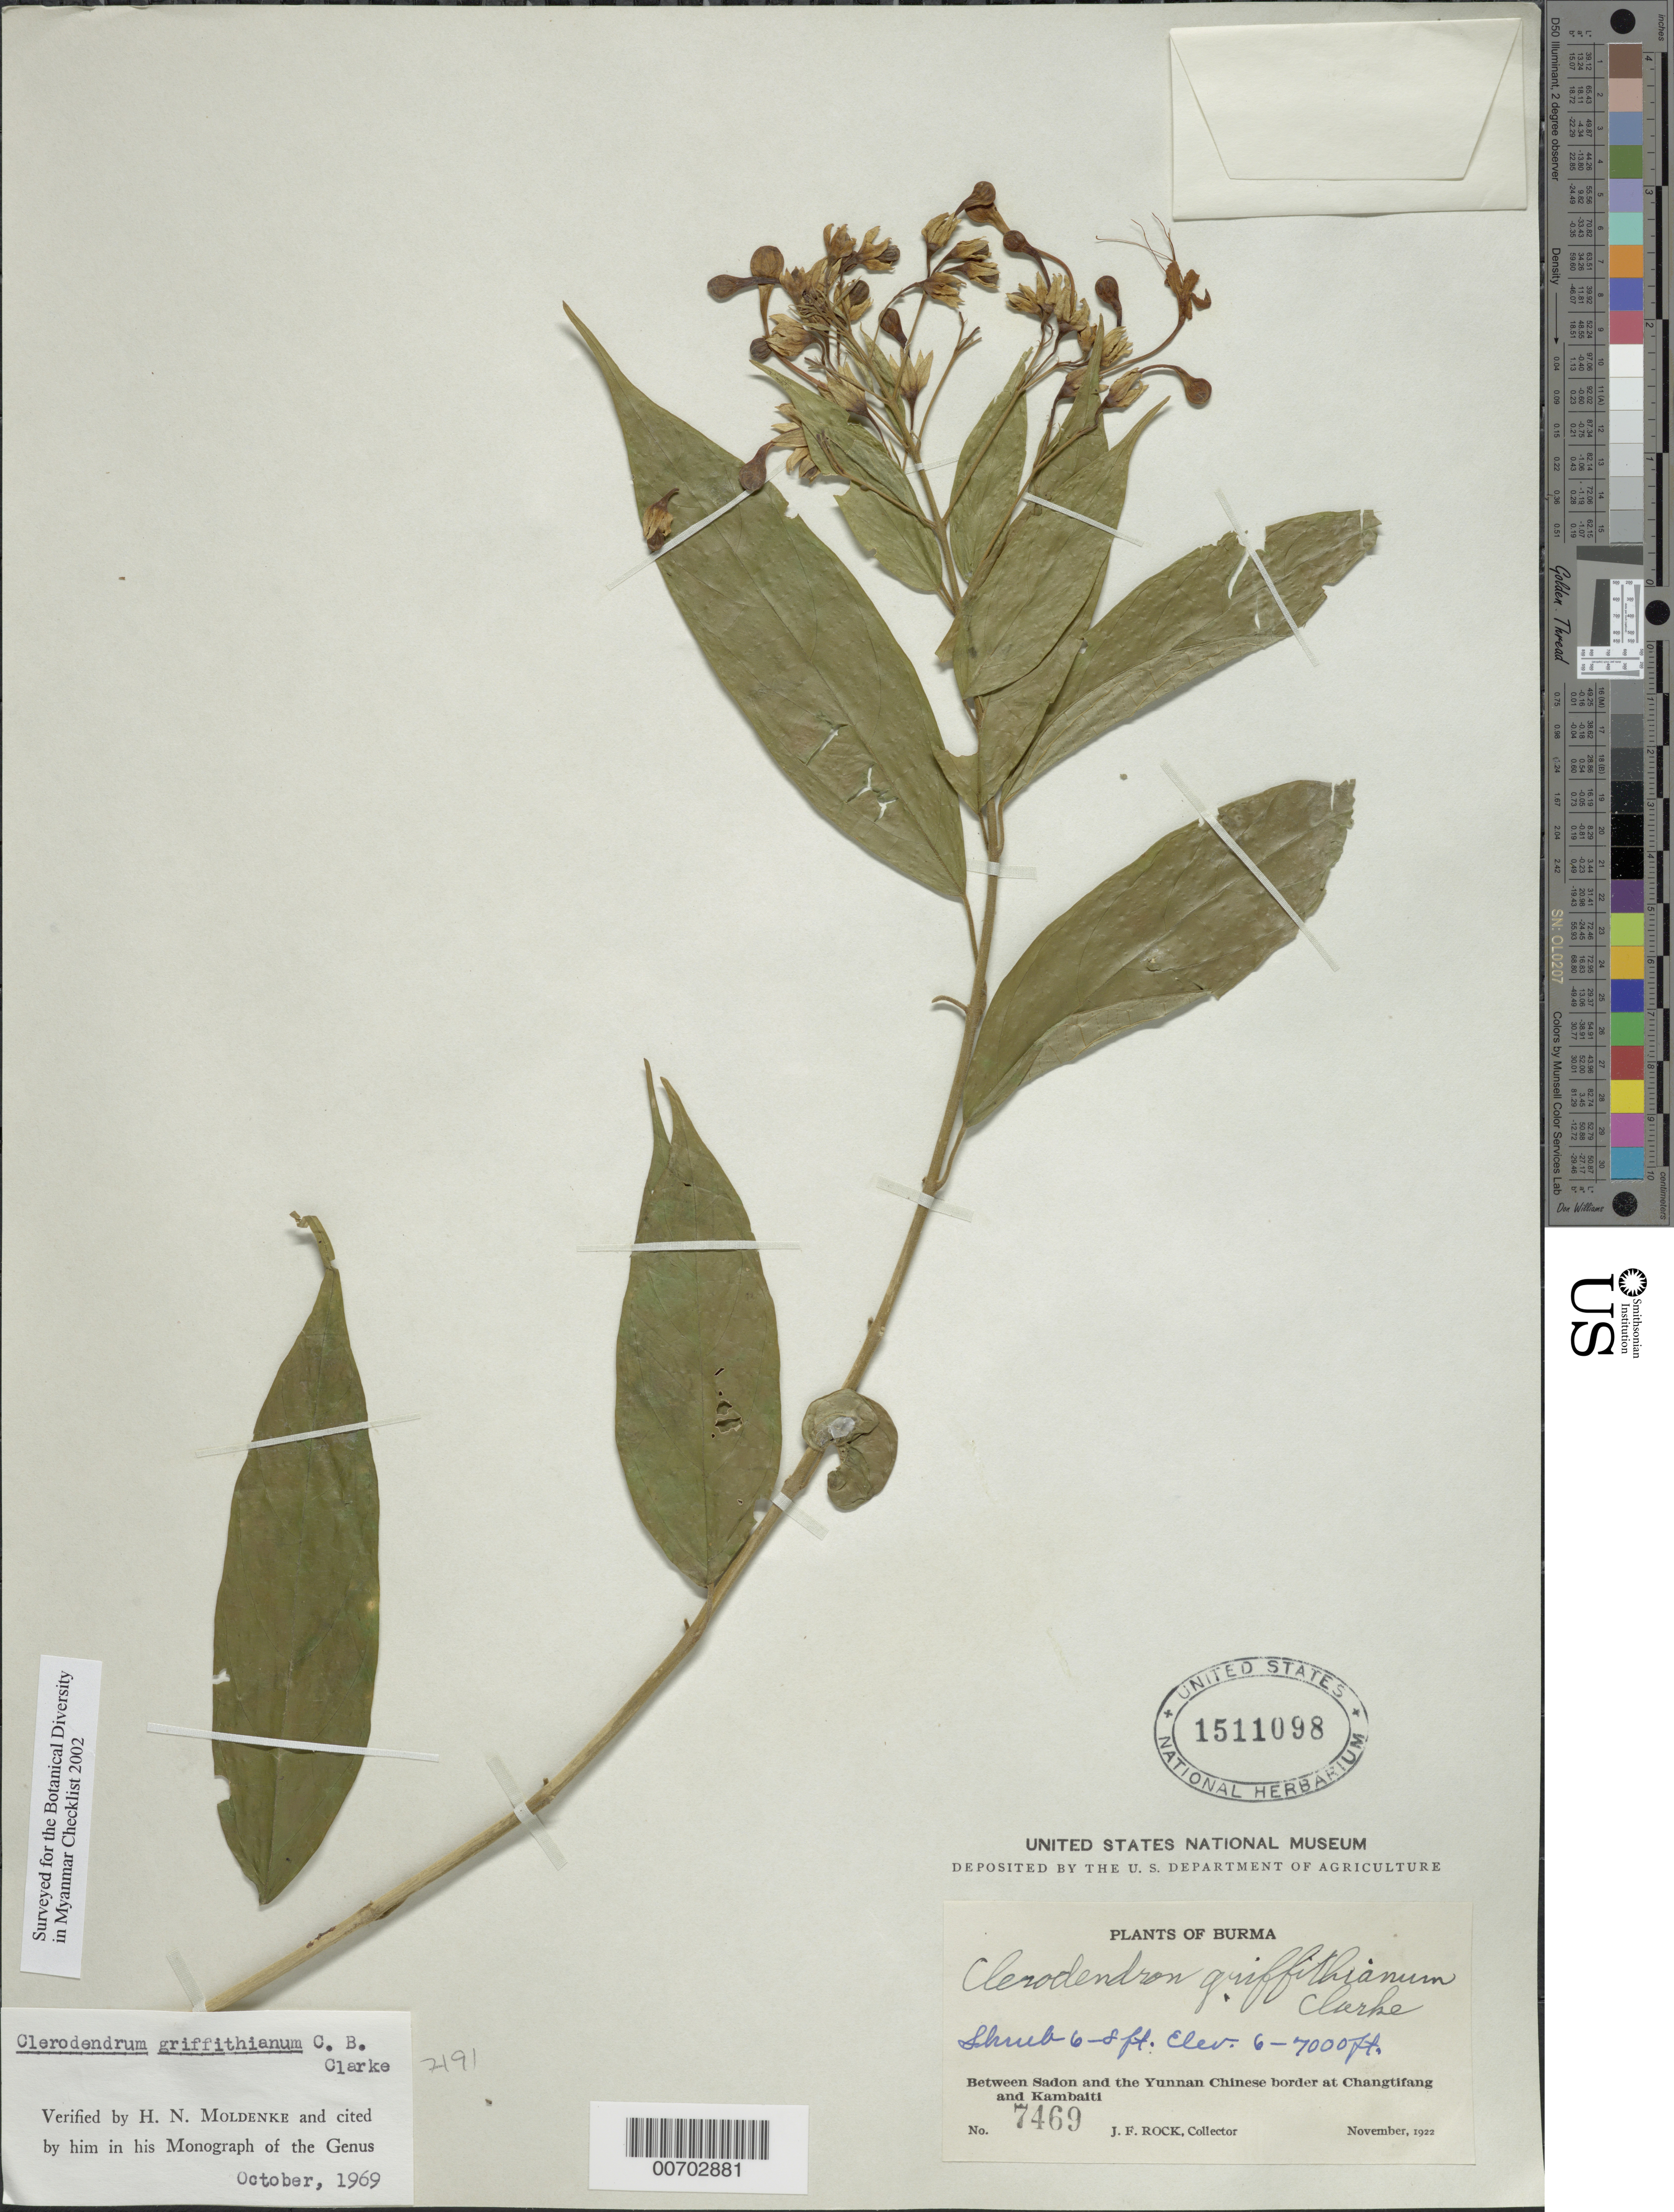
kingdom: Plantae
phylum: Tracheophyta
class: Magnoliopsida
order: Lamiales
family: Lamiaceae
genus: Clerodendrum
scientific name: Clerodendrum griffithianum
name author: C.B. Clarke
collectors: J. F. Rock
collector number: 7469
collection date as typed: Nov 1922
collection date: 1922-11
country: Myanmar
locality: Betw. Sadon and Yunnan Chinese border at Changtifang and Kambaiti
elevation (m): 1829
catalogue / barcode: US 1511098